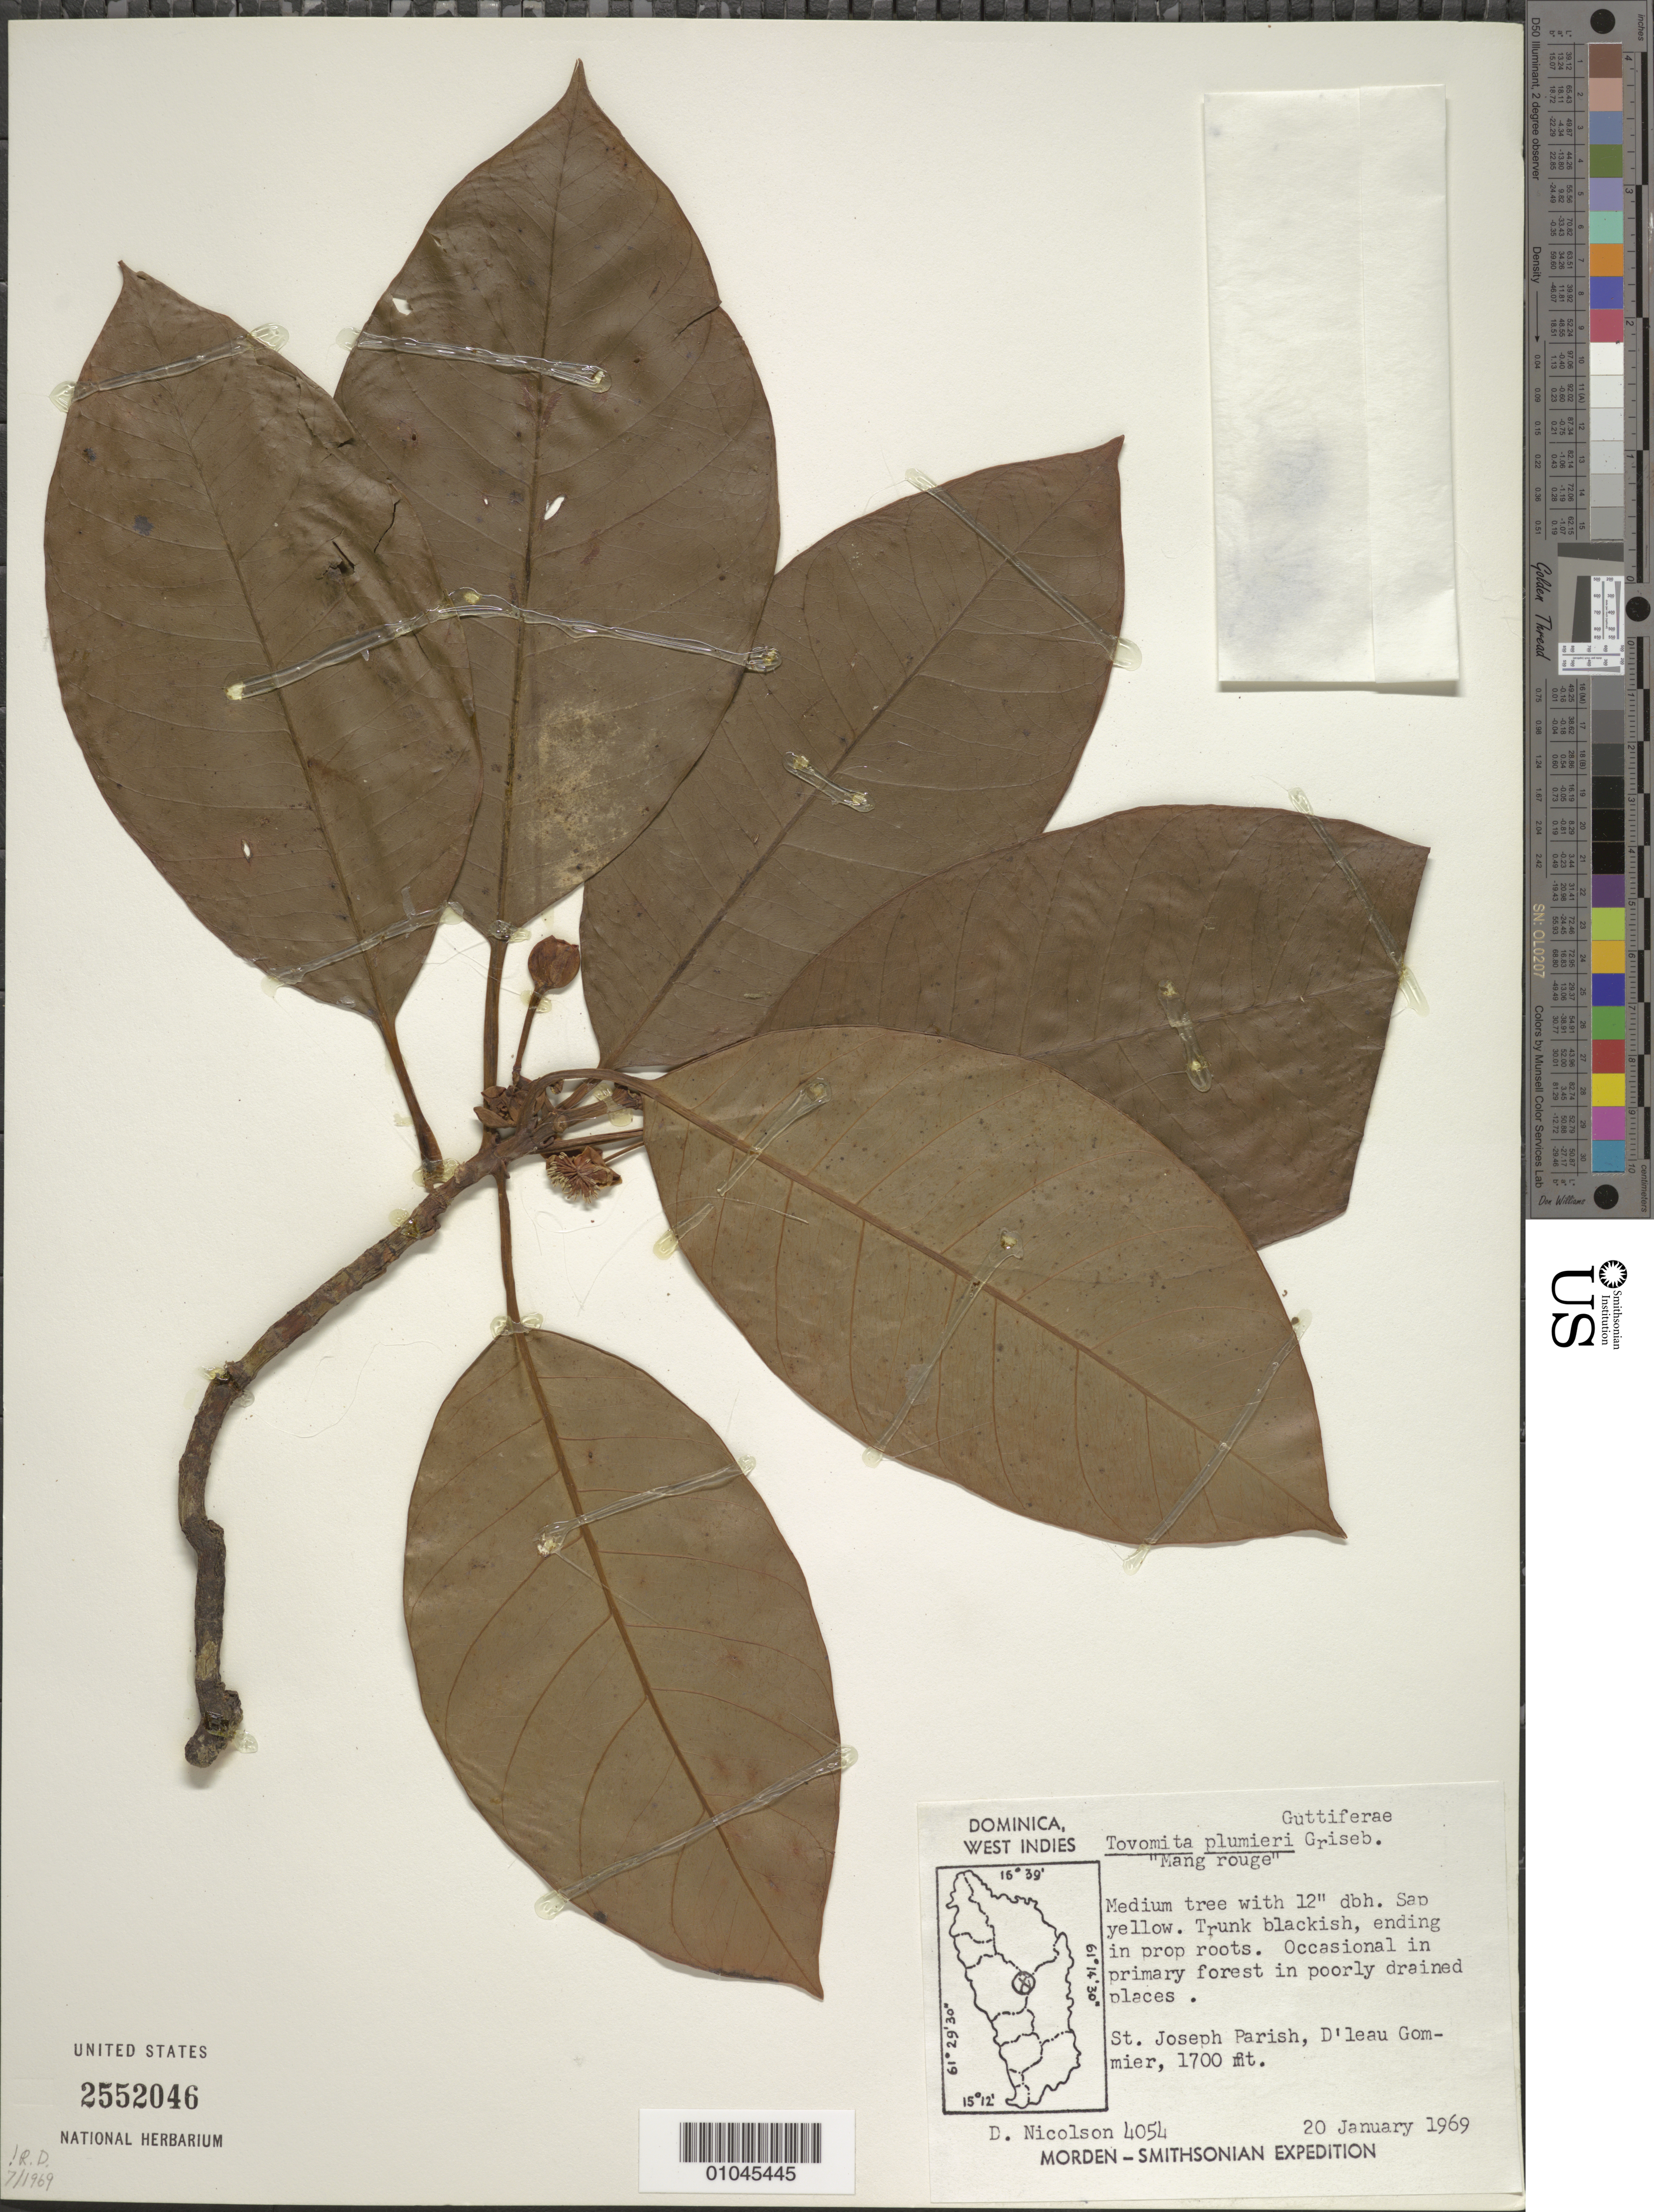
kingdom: Plantae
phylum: Tracheophyta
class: Magnoliopsida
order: Malpighiales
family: Clusiaceae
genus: Tovomita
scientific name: Tovomita plumieri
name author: Griseb.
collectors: D. H. Nicolson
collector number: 4054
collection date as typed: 20 Jan 1969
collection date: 1969-01-20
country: Dominica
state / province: St. Joseph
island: Dominica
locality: St. Joseph Parish, D'leau Gommier,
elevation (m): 518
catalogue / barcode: US 2552046